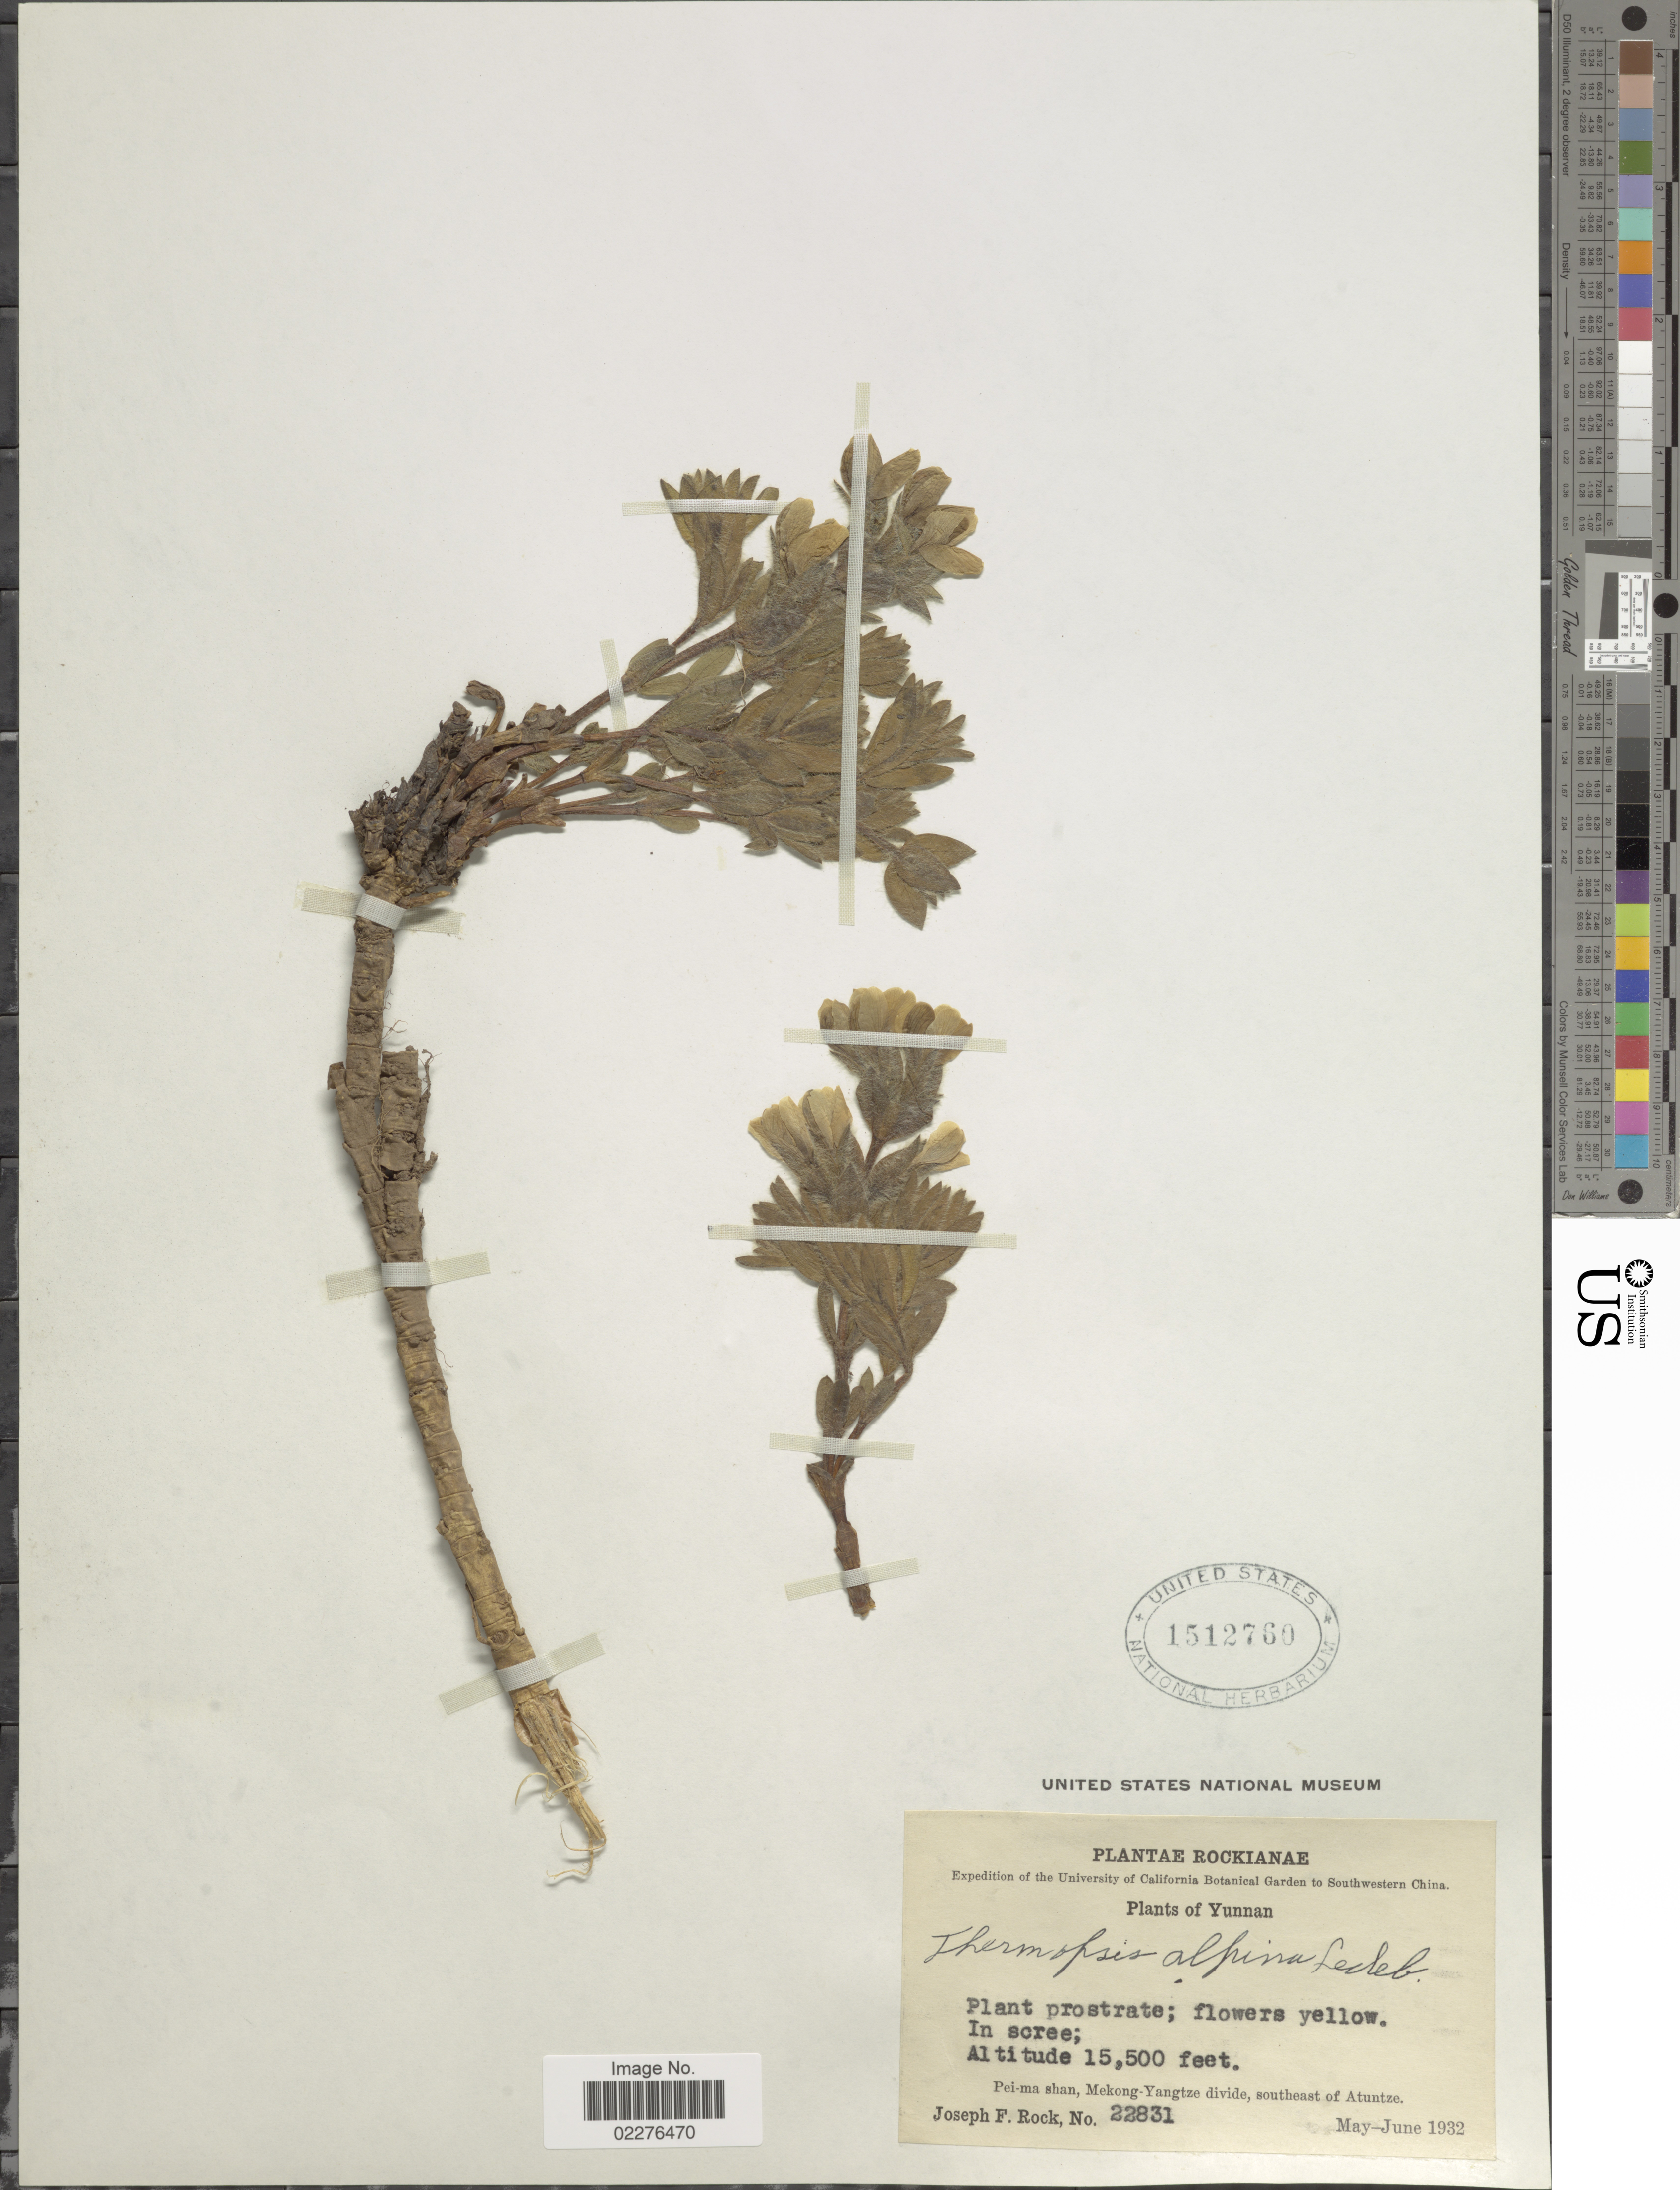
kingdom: Plantae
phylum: Tracheophyta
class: Magnoliopsida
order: Fabales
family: Fabaceae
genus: Thermopsis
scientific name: Thermopsis alpina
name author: (Pall.) Ledeb.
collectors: J. F. Rock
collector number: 22831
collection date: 1932-05/1932-06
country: China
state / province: Yunnan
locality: Rockianae, Pei-ma shan, Mekong-Yangtze divide, southeast of Atuntze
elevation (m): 4724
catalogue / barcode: US 1512760